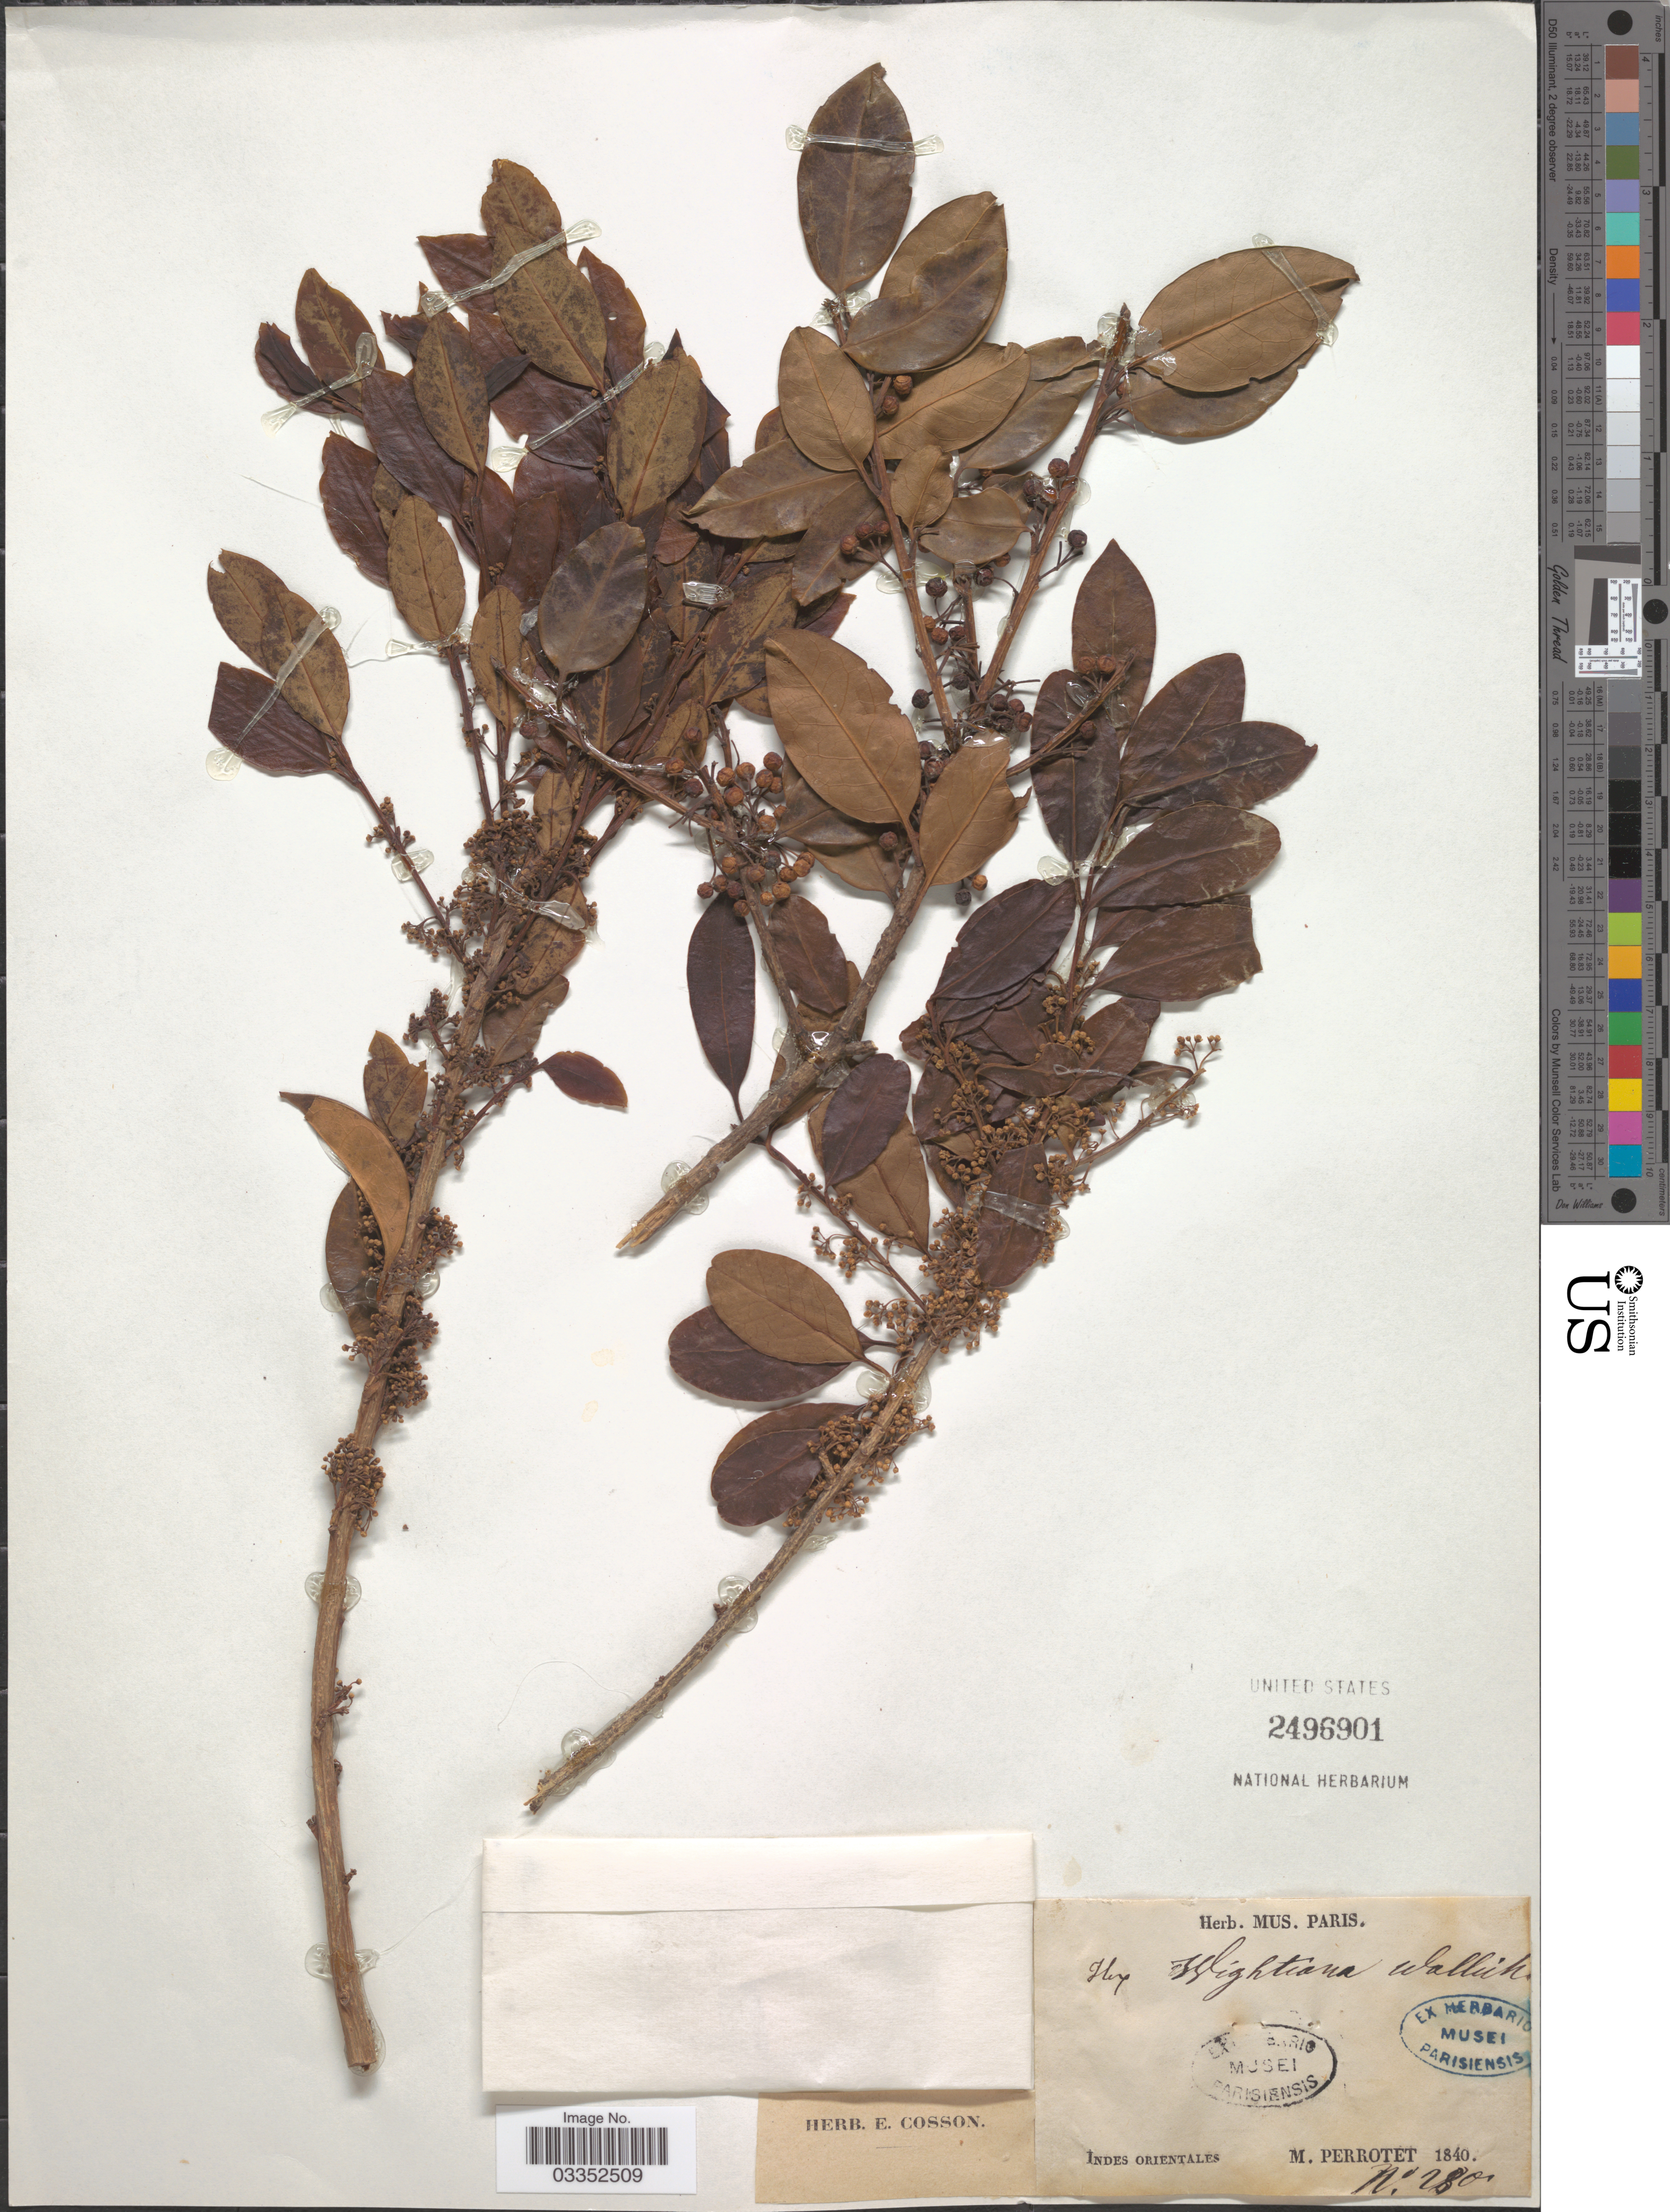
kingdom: Plantae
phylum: Tracheophyta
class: Magnoliopsida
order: Aquifoliales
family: Aquifoliaceae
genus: Ilex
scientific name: Ilex wightiana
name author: Wall. ex Wight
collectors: M. Perrotet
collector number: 280*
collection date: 1840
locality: Indes Orientales.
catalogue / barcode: US 2496901